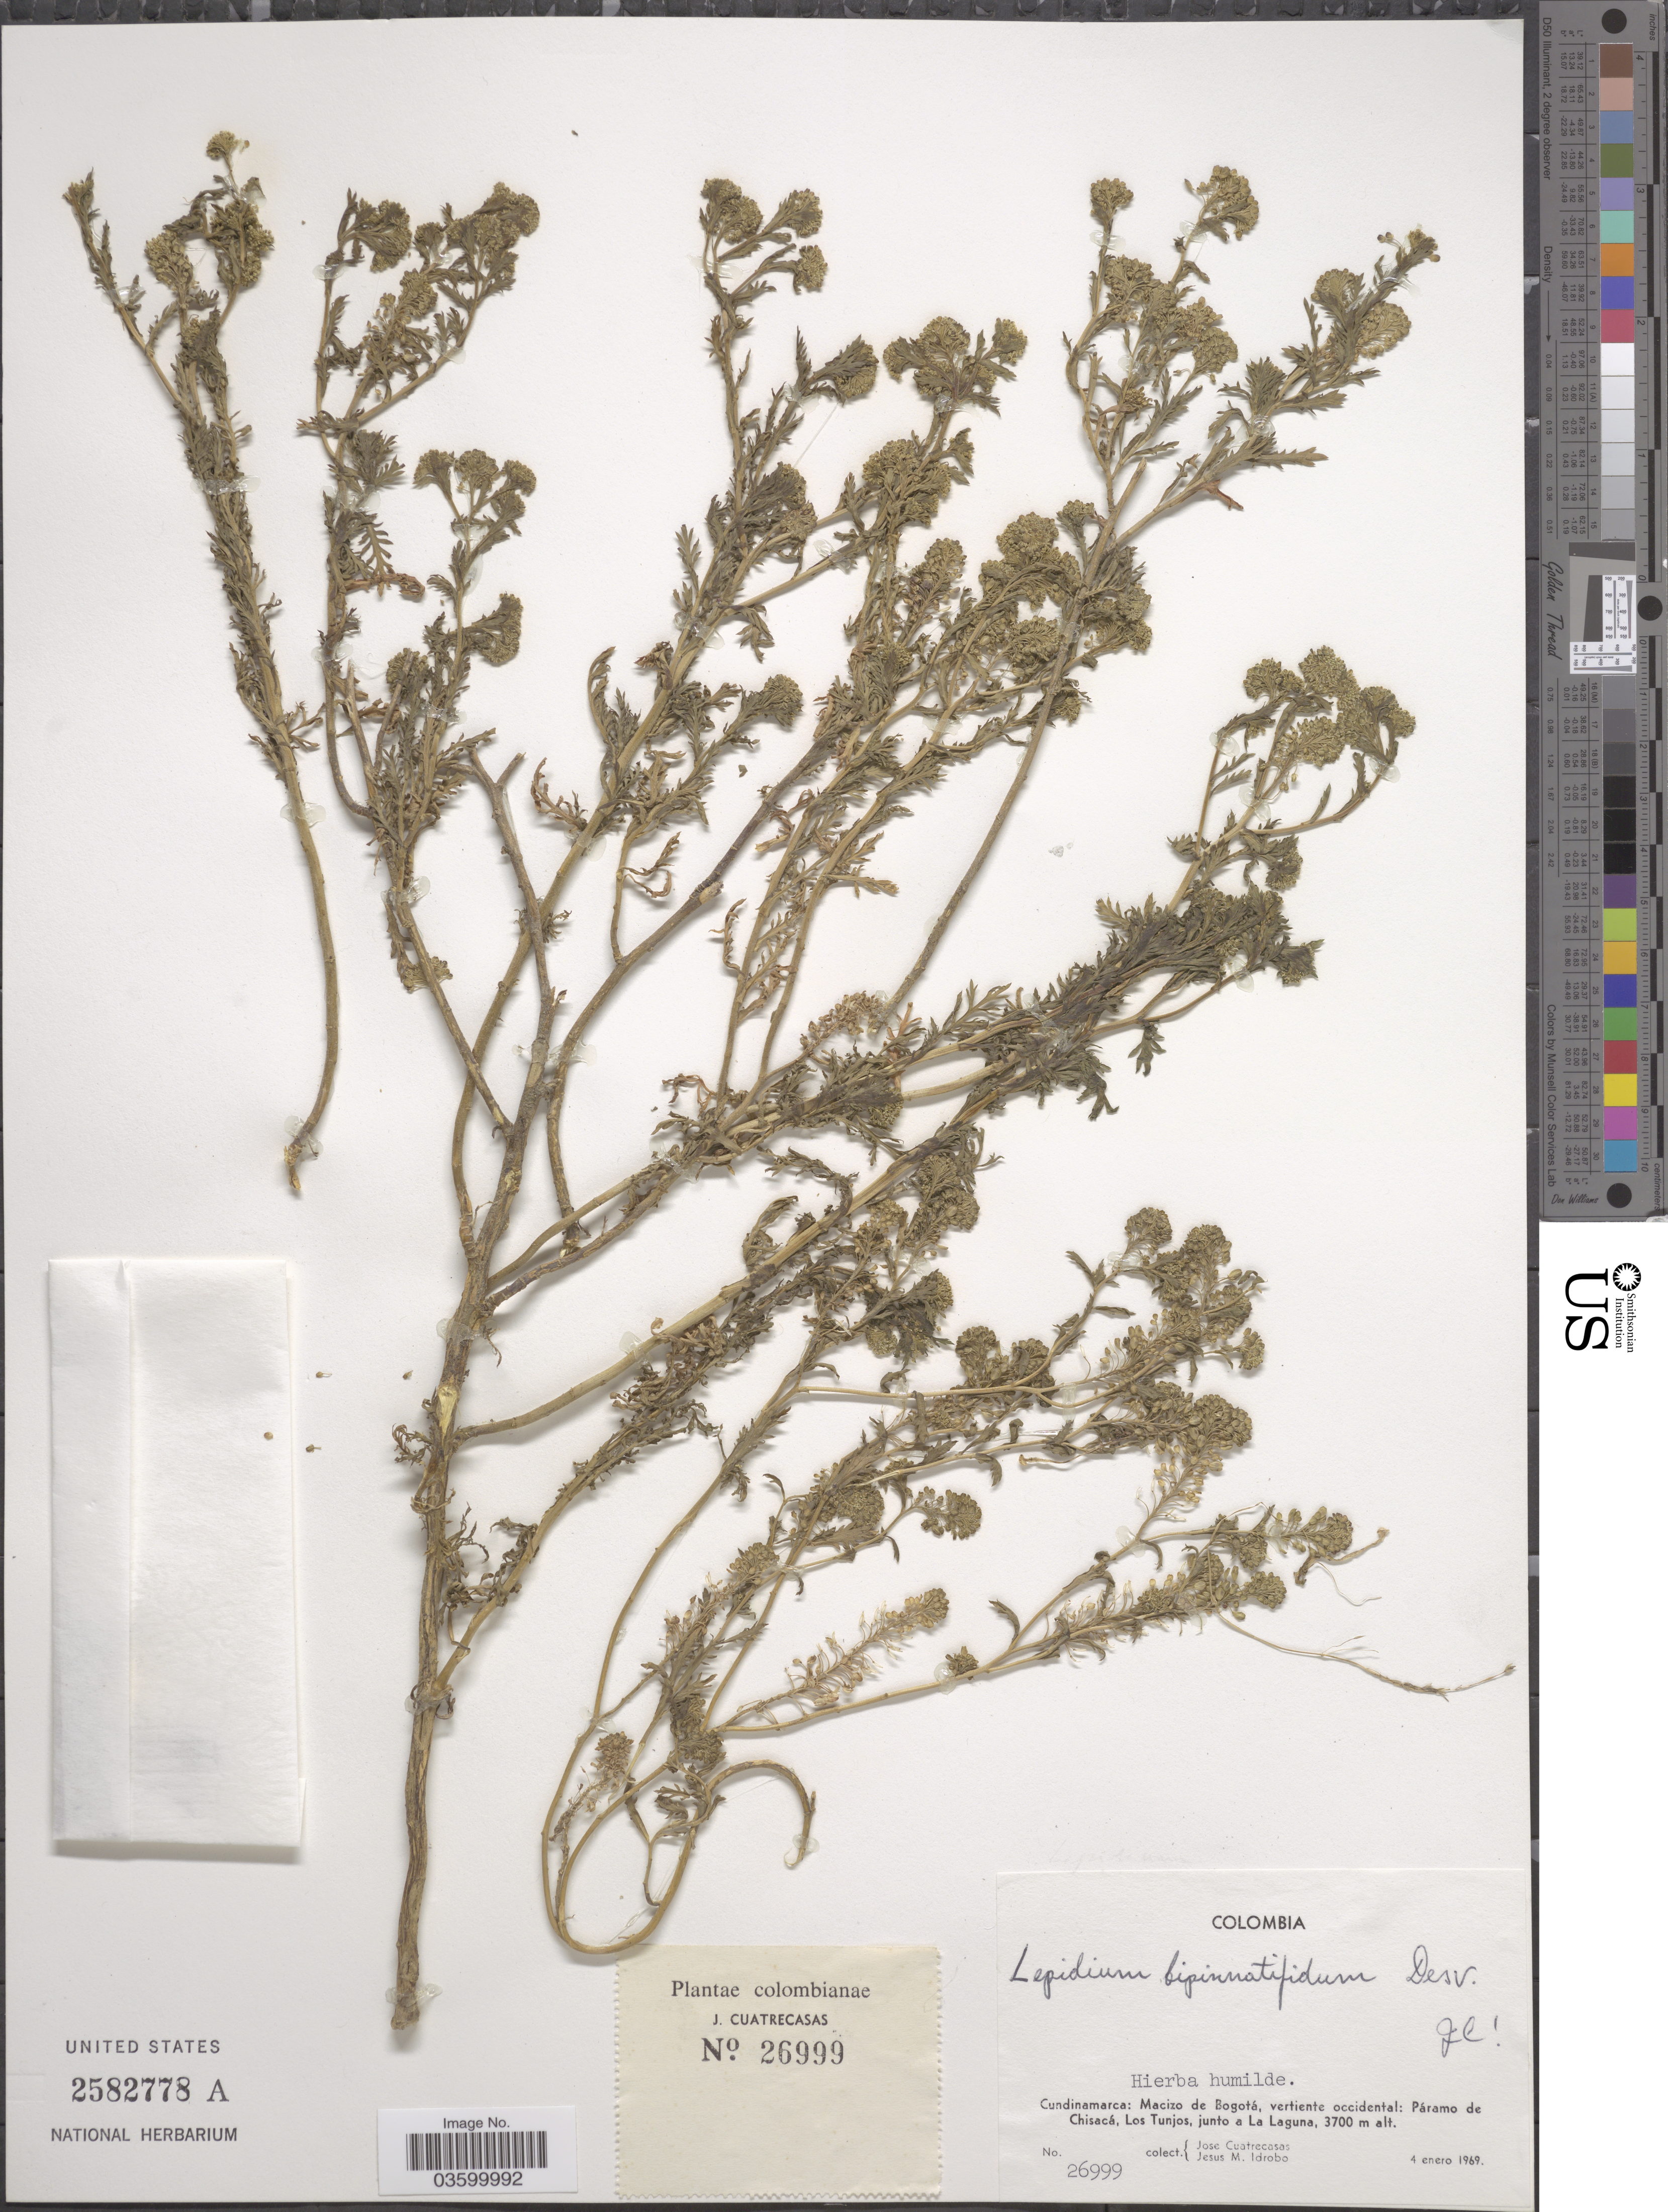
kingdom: Plantae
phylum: Tracheophyta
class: Magnoliopsida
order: Brassicales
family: Brassicaceae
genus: Lepidium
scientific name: Lepidium bipinnatifidum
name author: Desv.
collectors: J. Cuatrecasas & J. M. Idrobo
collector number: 26999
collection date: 1969-01-04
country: Colombia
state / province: Cundinamarca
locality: Macizo de Bogotá, vertiente occidental: Páramo de Chisacá, Los Tunjos, junto a La Laguna.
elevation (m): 3700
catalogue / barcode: US 2582778A